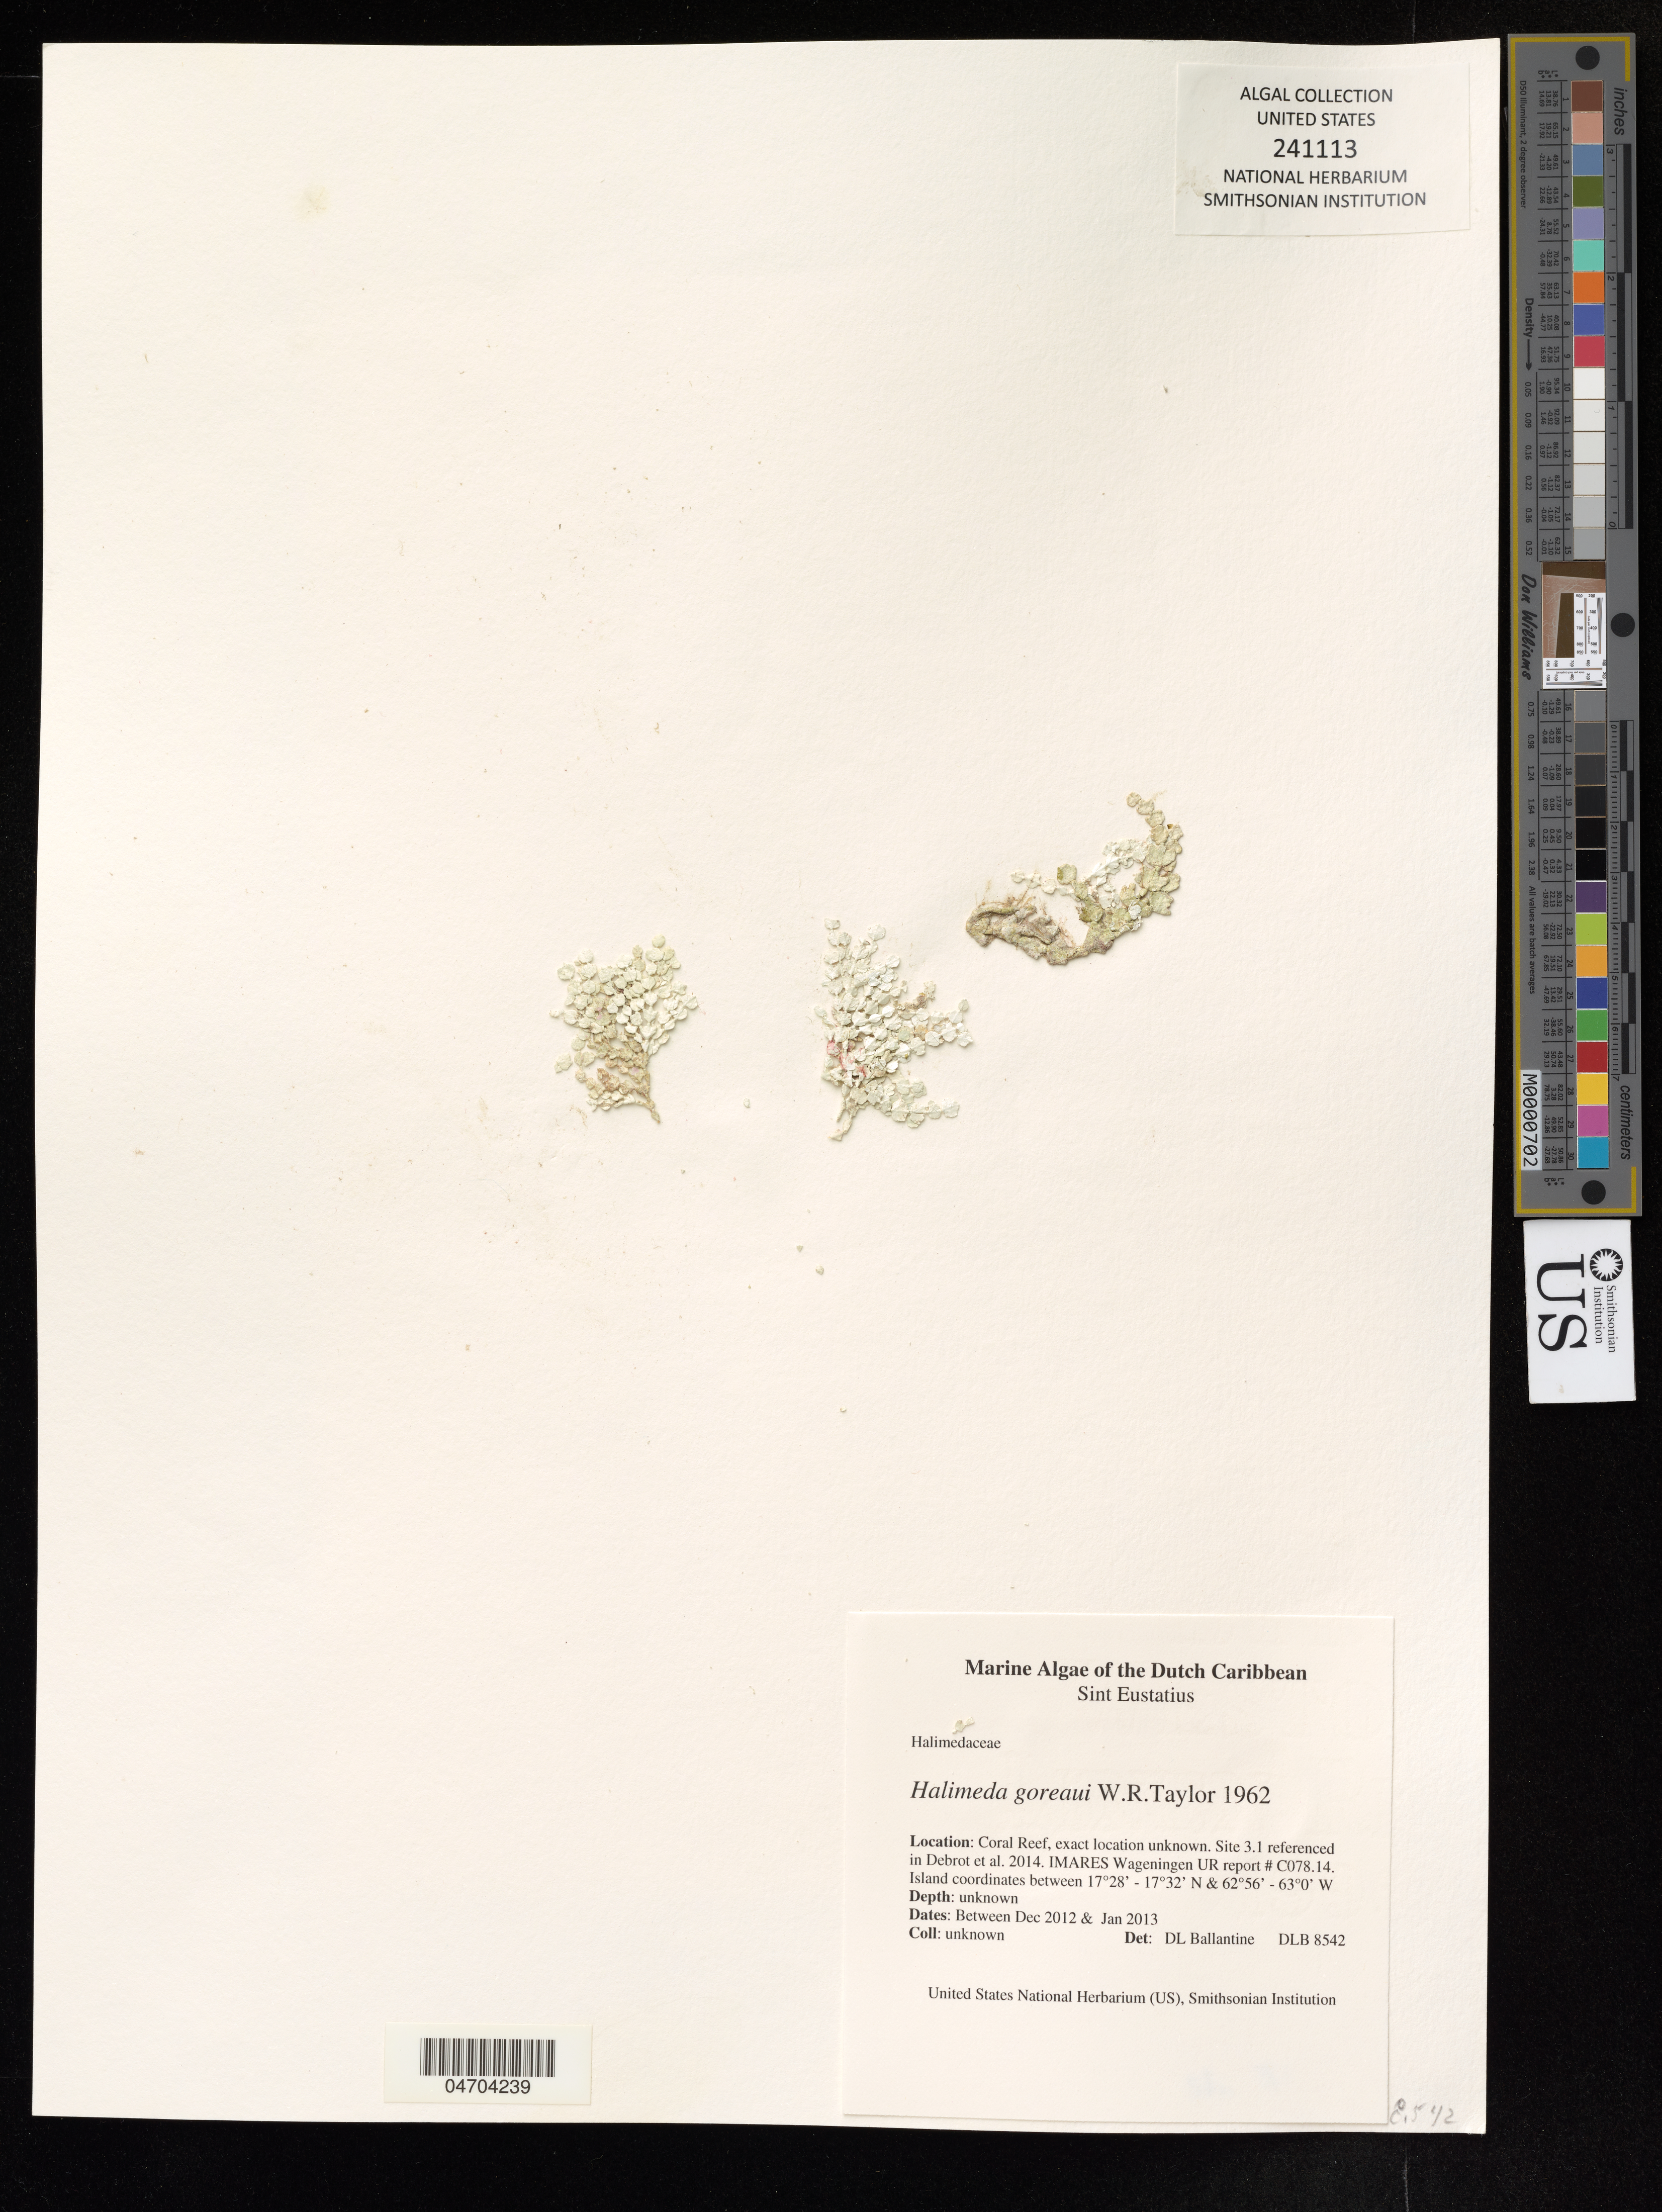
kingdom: Plantae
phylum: Chlorophyta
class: Ulvophyceae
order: Bryopsidales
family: Halimedaceae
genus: Halimeda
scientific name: Halimeda goreaui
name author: W.R. Taylor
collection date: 2012-12/2013-01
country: Netherlands Antilles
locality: Dutch Caribbean, Sint Eustatius, Coral Reef.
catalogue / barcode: US 241113